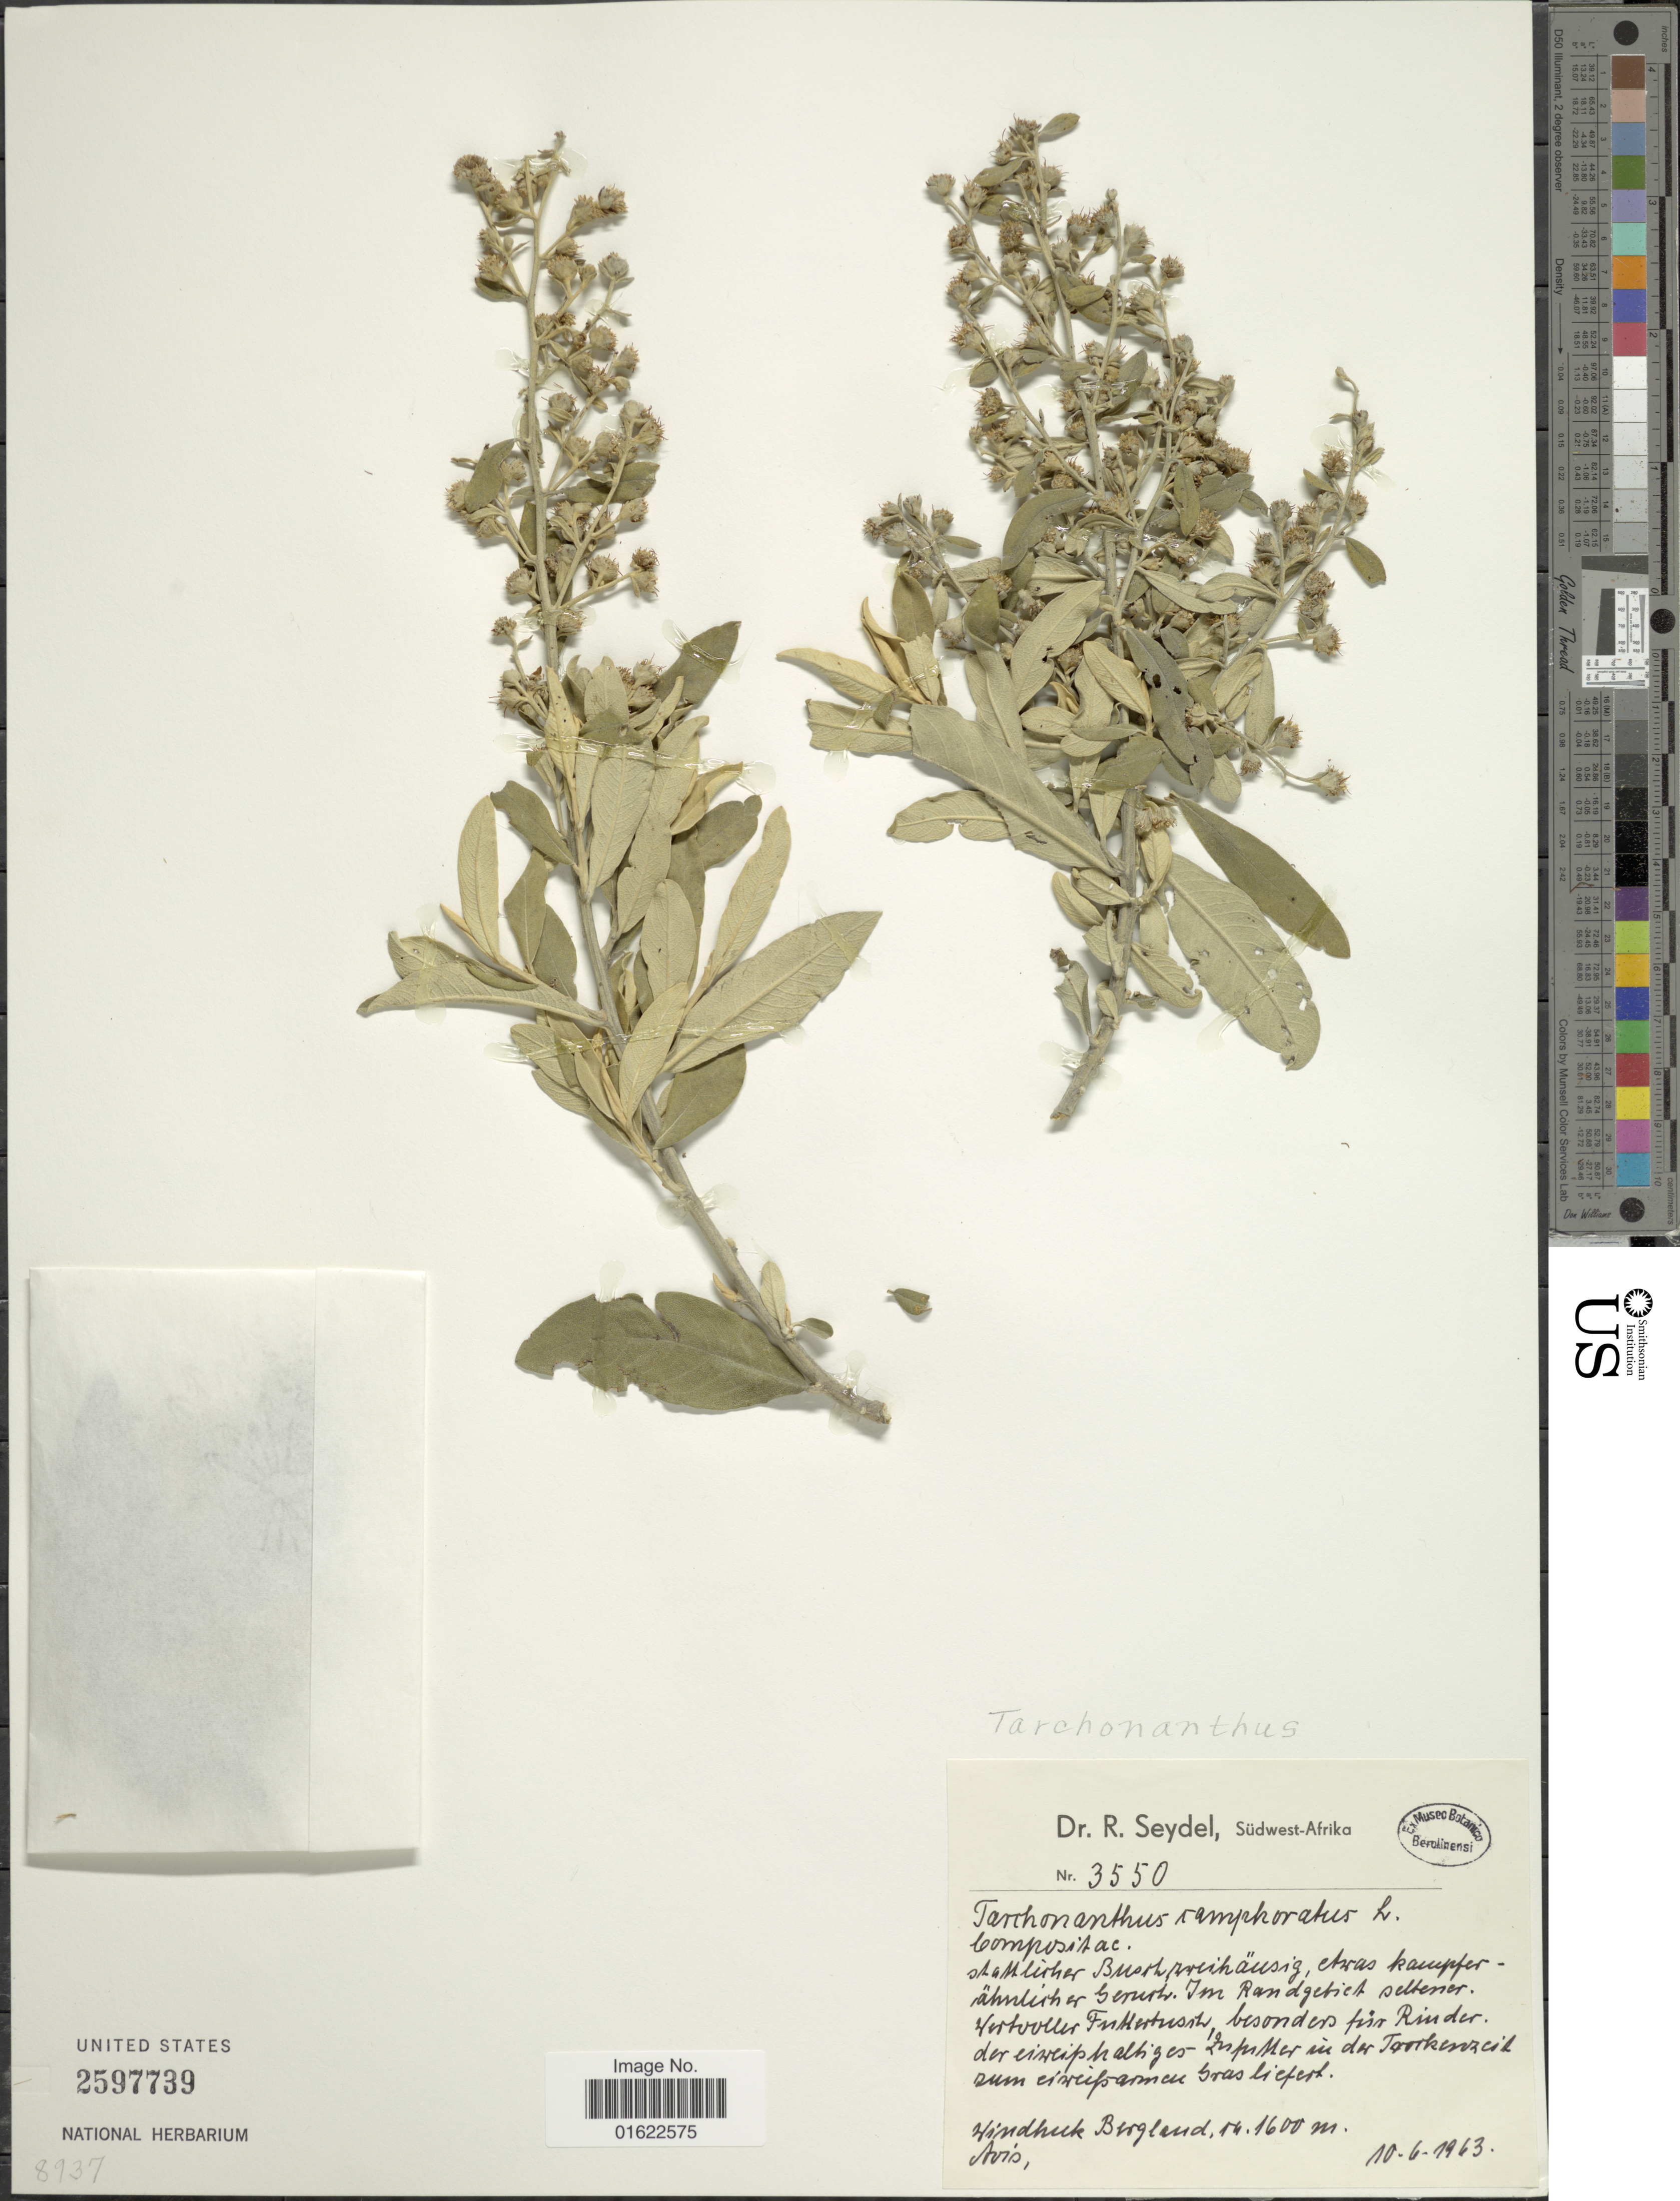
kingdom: Plantae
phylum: Tracheophyta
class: Magnoliopsida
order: Asterales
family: Asteraceae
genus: Tarchonanthus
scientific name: Tarchonanthus camphoratus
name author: L.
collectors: R. Seydel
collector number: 3550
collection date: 1963-06-10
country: South Africa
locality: Windhuk Bergland, Avis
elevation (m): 1600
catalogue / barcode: US 2597739